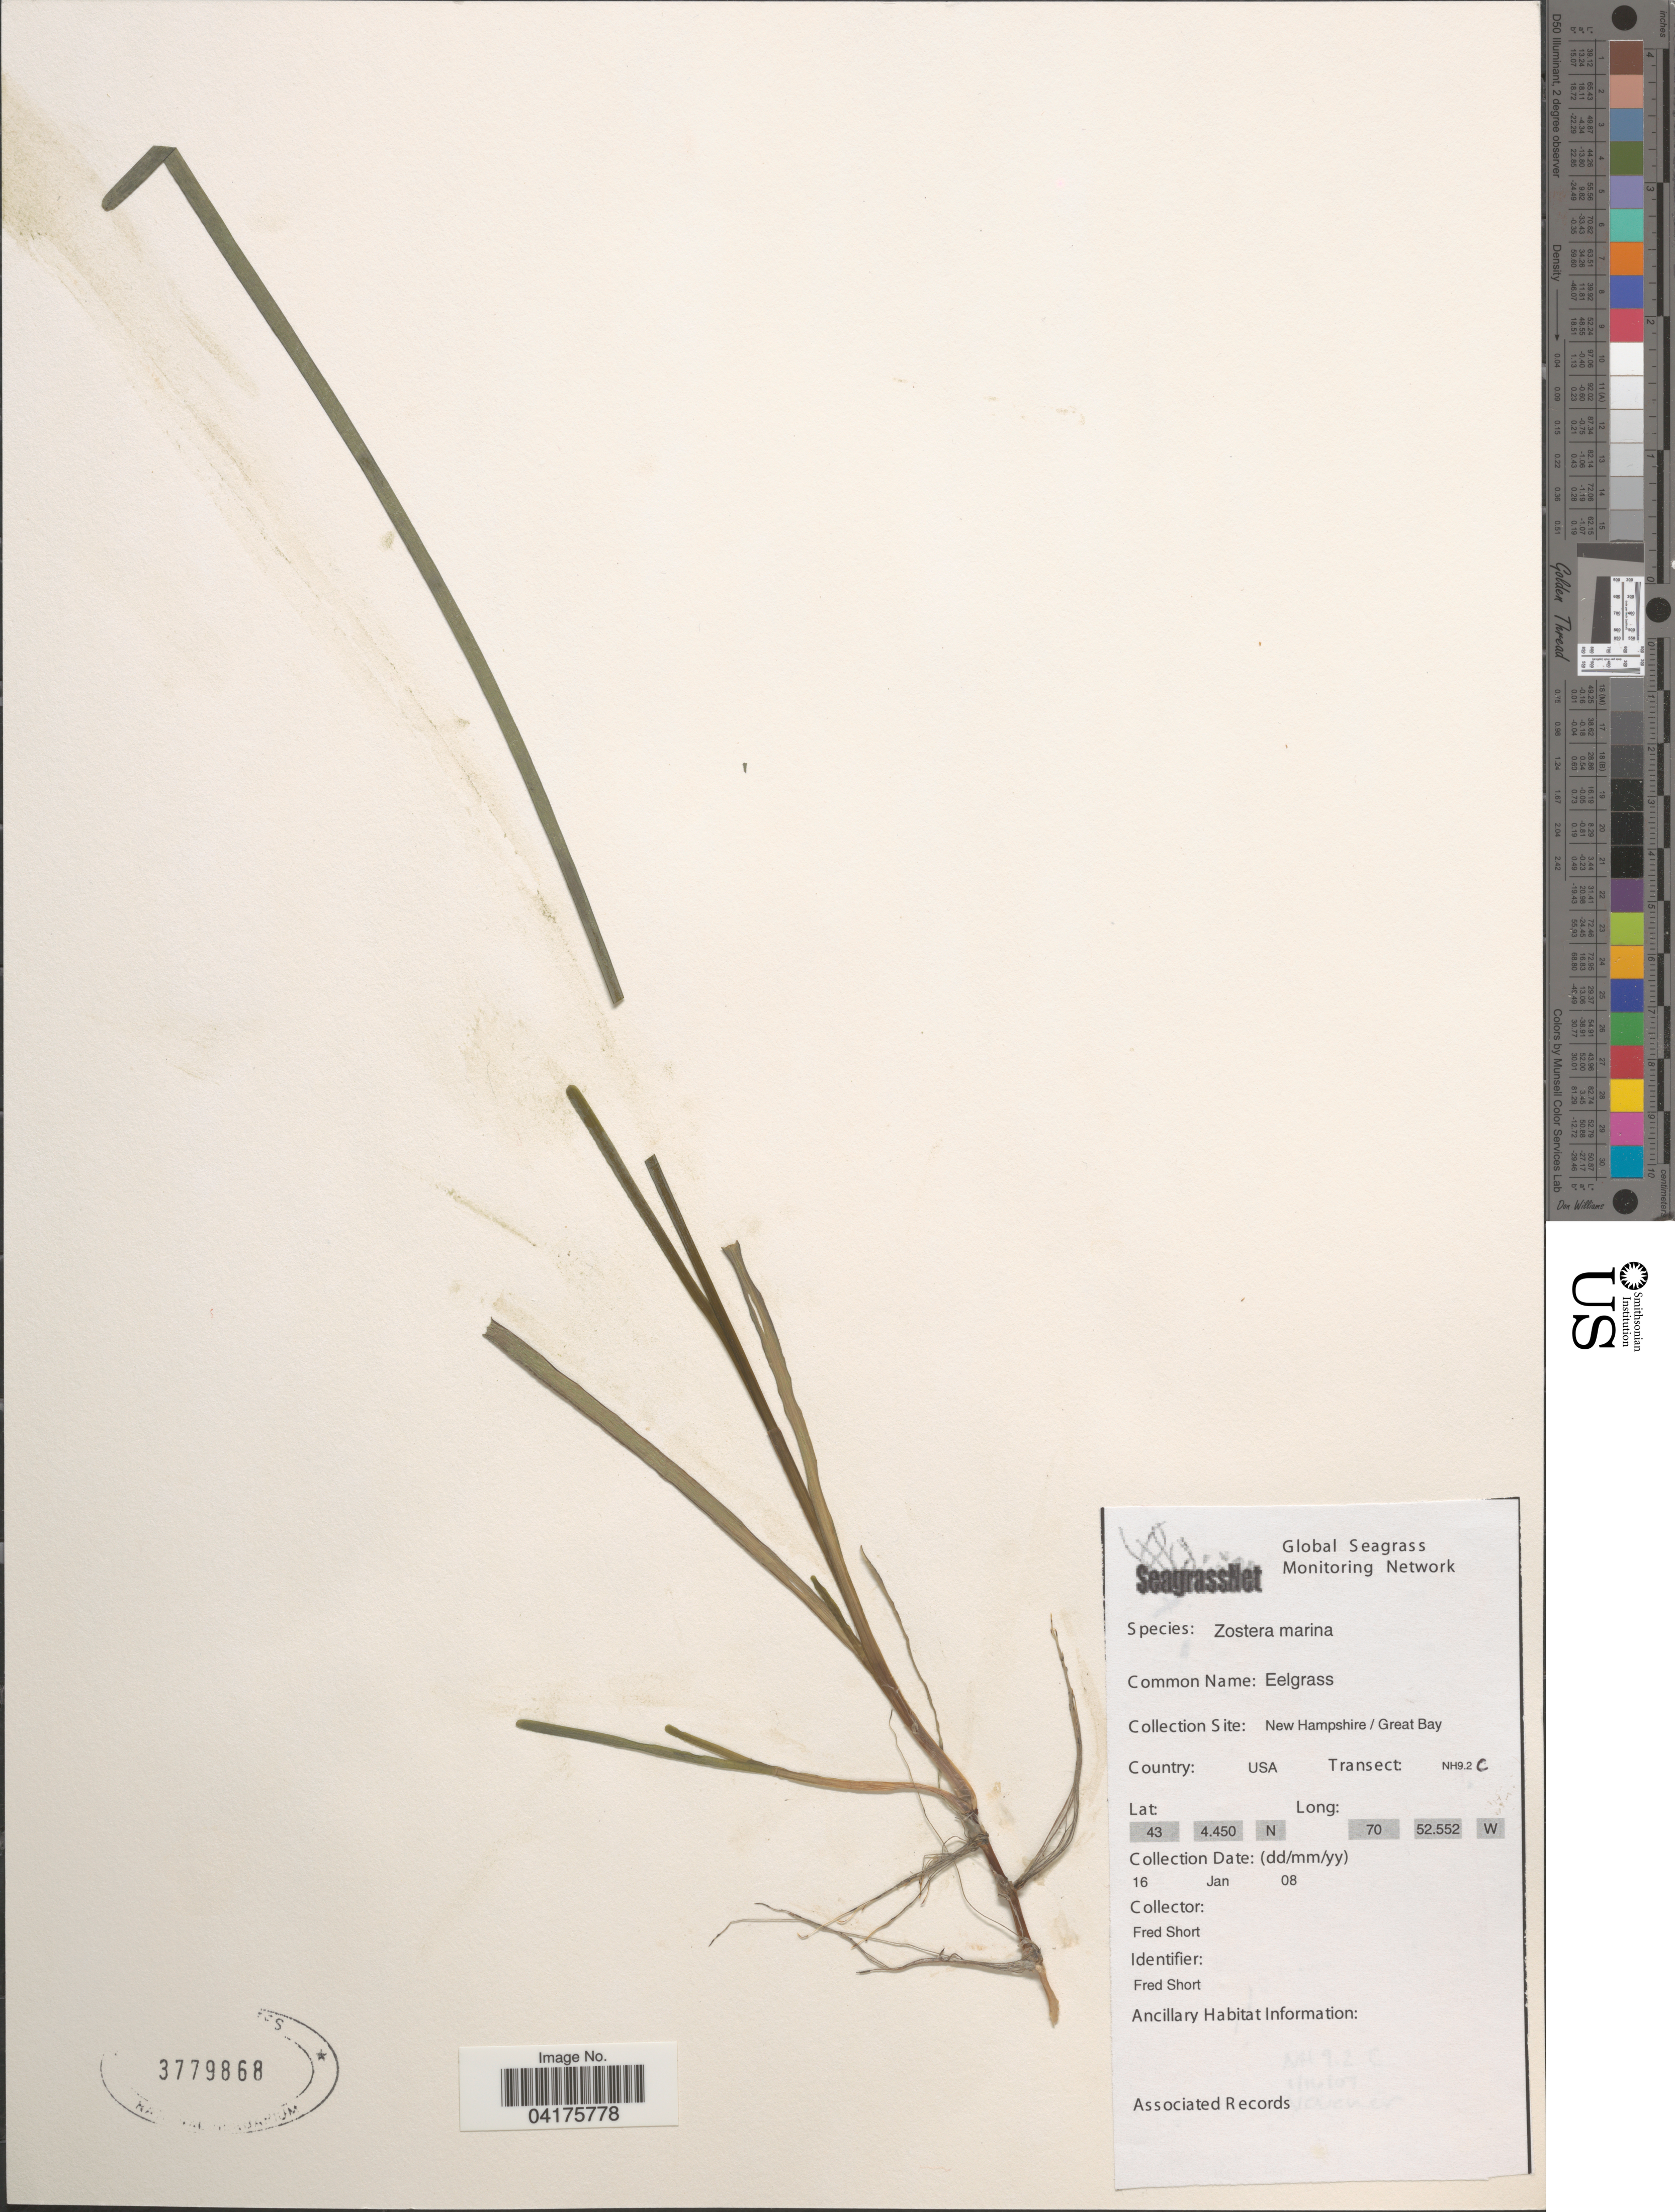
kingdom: Plantae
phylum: Tracheophyta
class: Liliopsida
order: Alismatales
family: Zosteraceae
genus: Zostera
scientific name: Zostera marina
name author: L.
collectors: F. Short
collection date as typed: Transcribed d/m/y: 16/1/8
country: United States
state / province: New Hampshire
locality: Great Bay.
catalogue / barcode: US 3779868